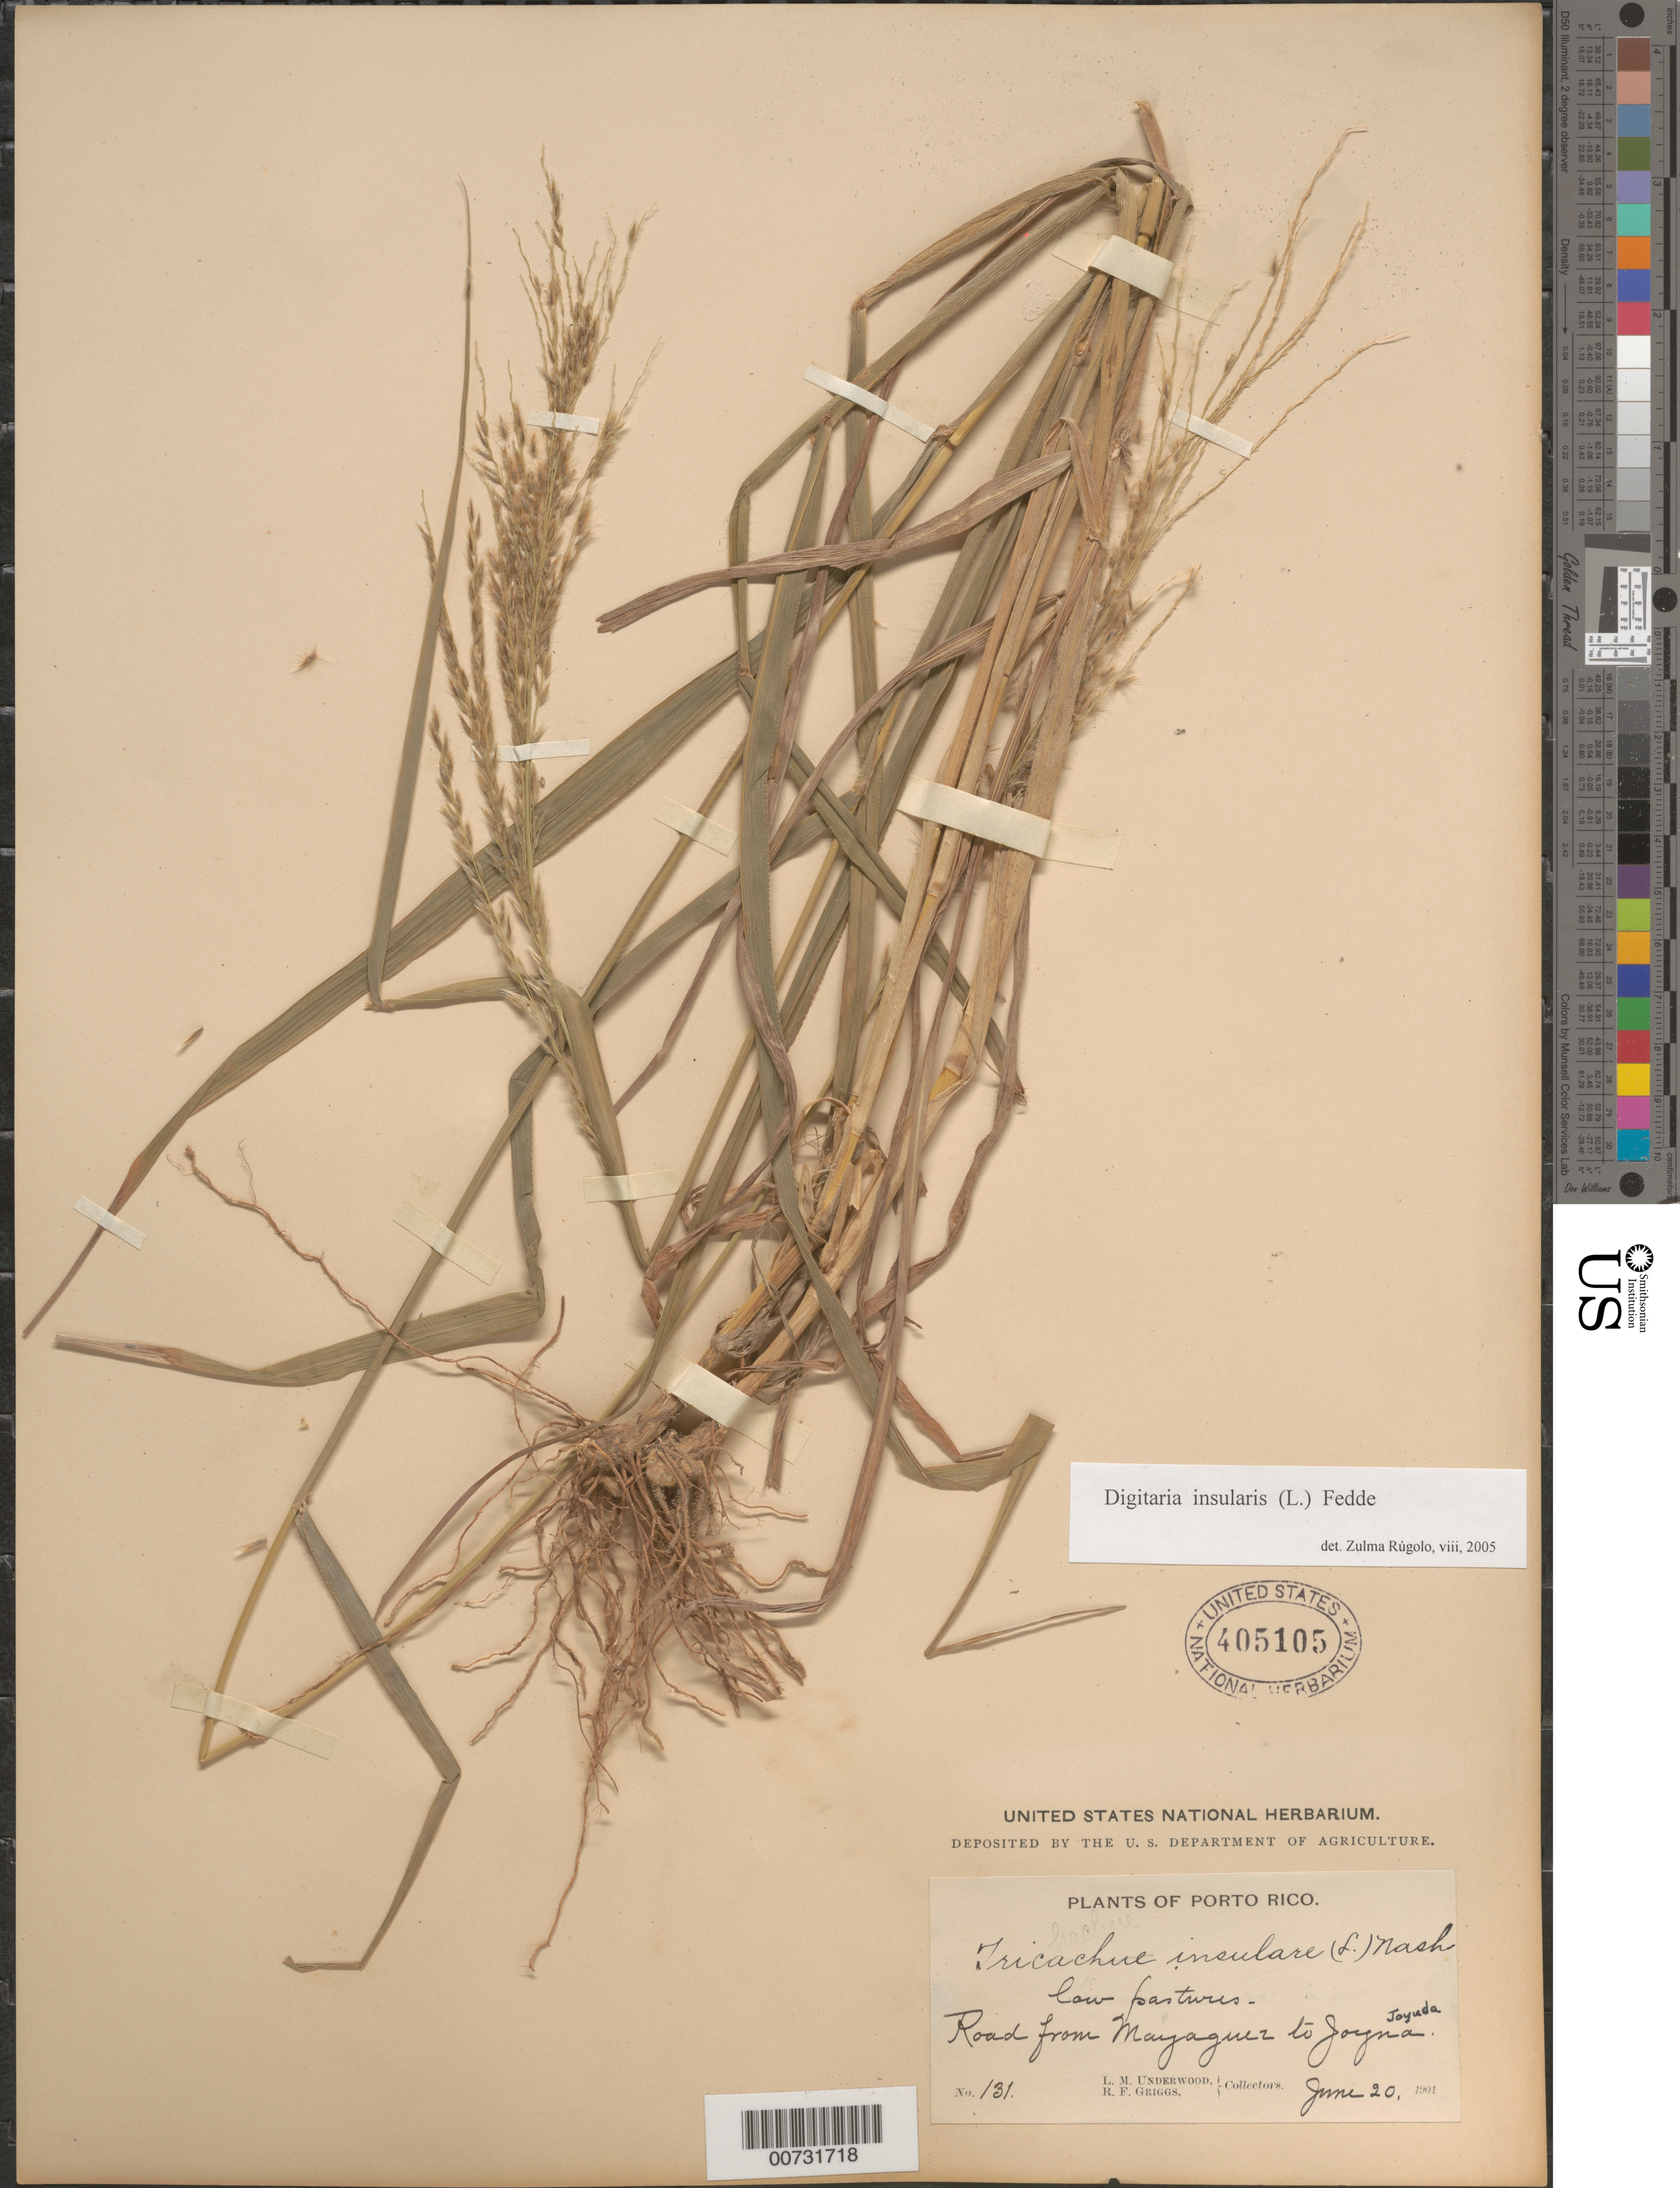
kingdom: Plantae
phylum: Tracheophyta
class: Liliopsida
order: Poales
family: Poaceae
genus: Digitaria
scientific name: Digitaria insularis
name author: (L.) Mez ex Ekman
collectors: L. M. Underwood & R. F. Griggs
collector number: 131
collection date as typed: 20 Jun 1901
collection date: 1901-06-20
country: Puerto Rico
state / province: Mayagüez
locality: Mayaguez to Joyuda, road from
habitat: Low pastures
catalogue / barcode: US 405105